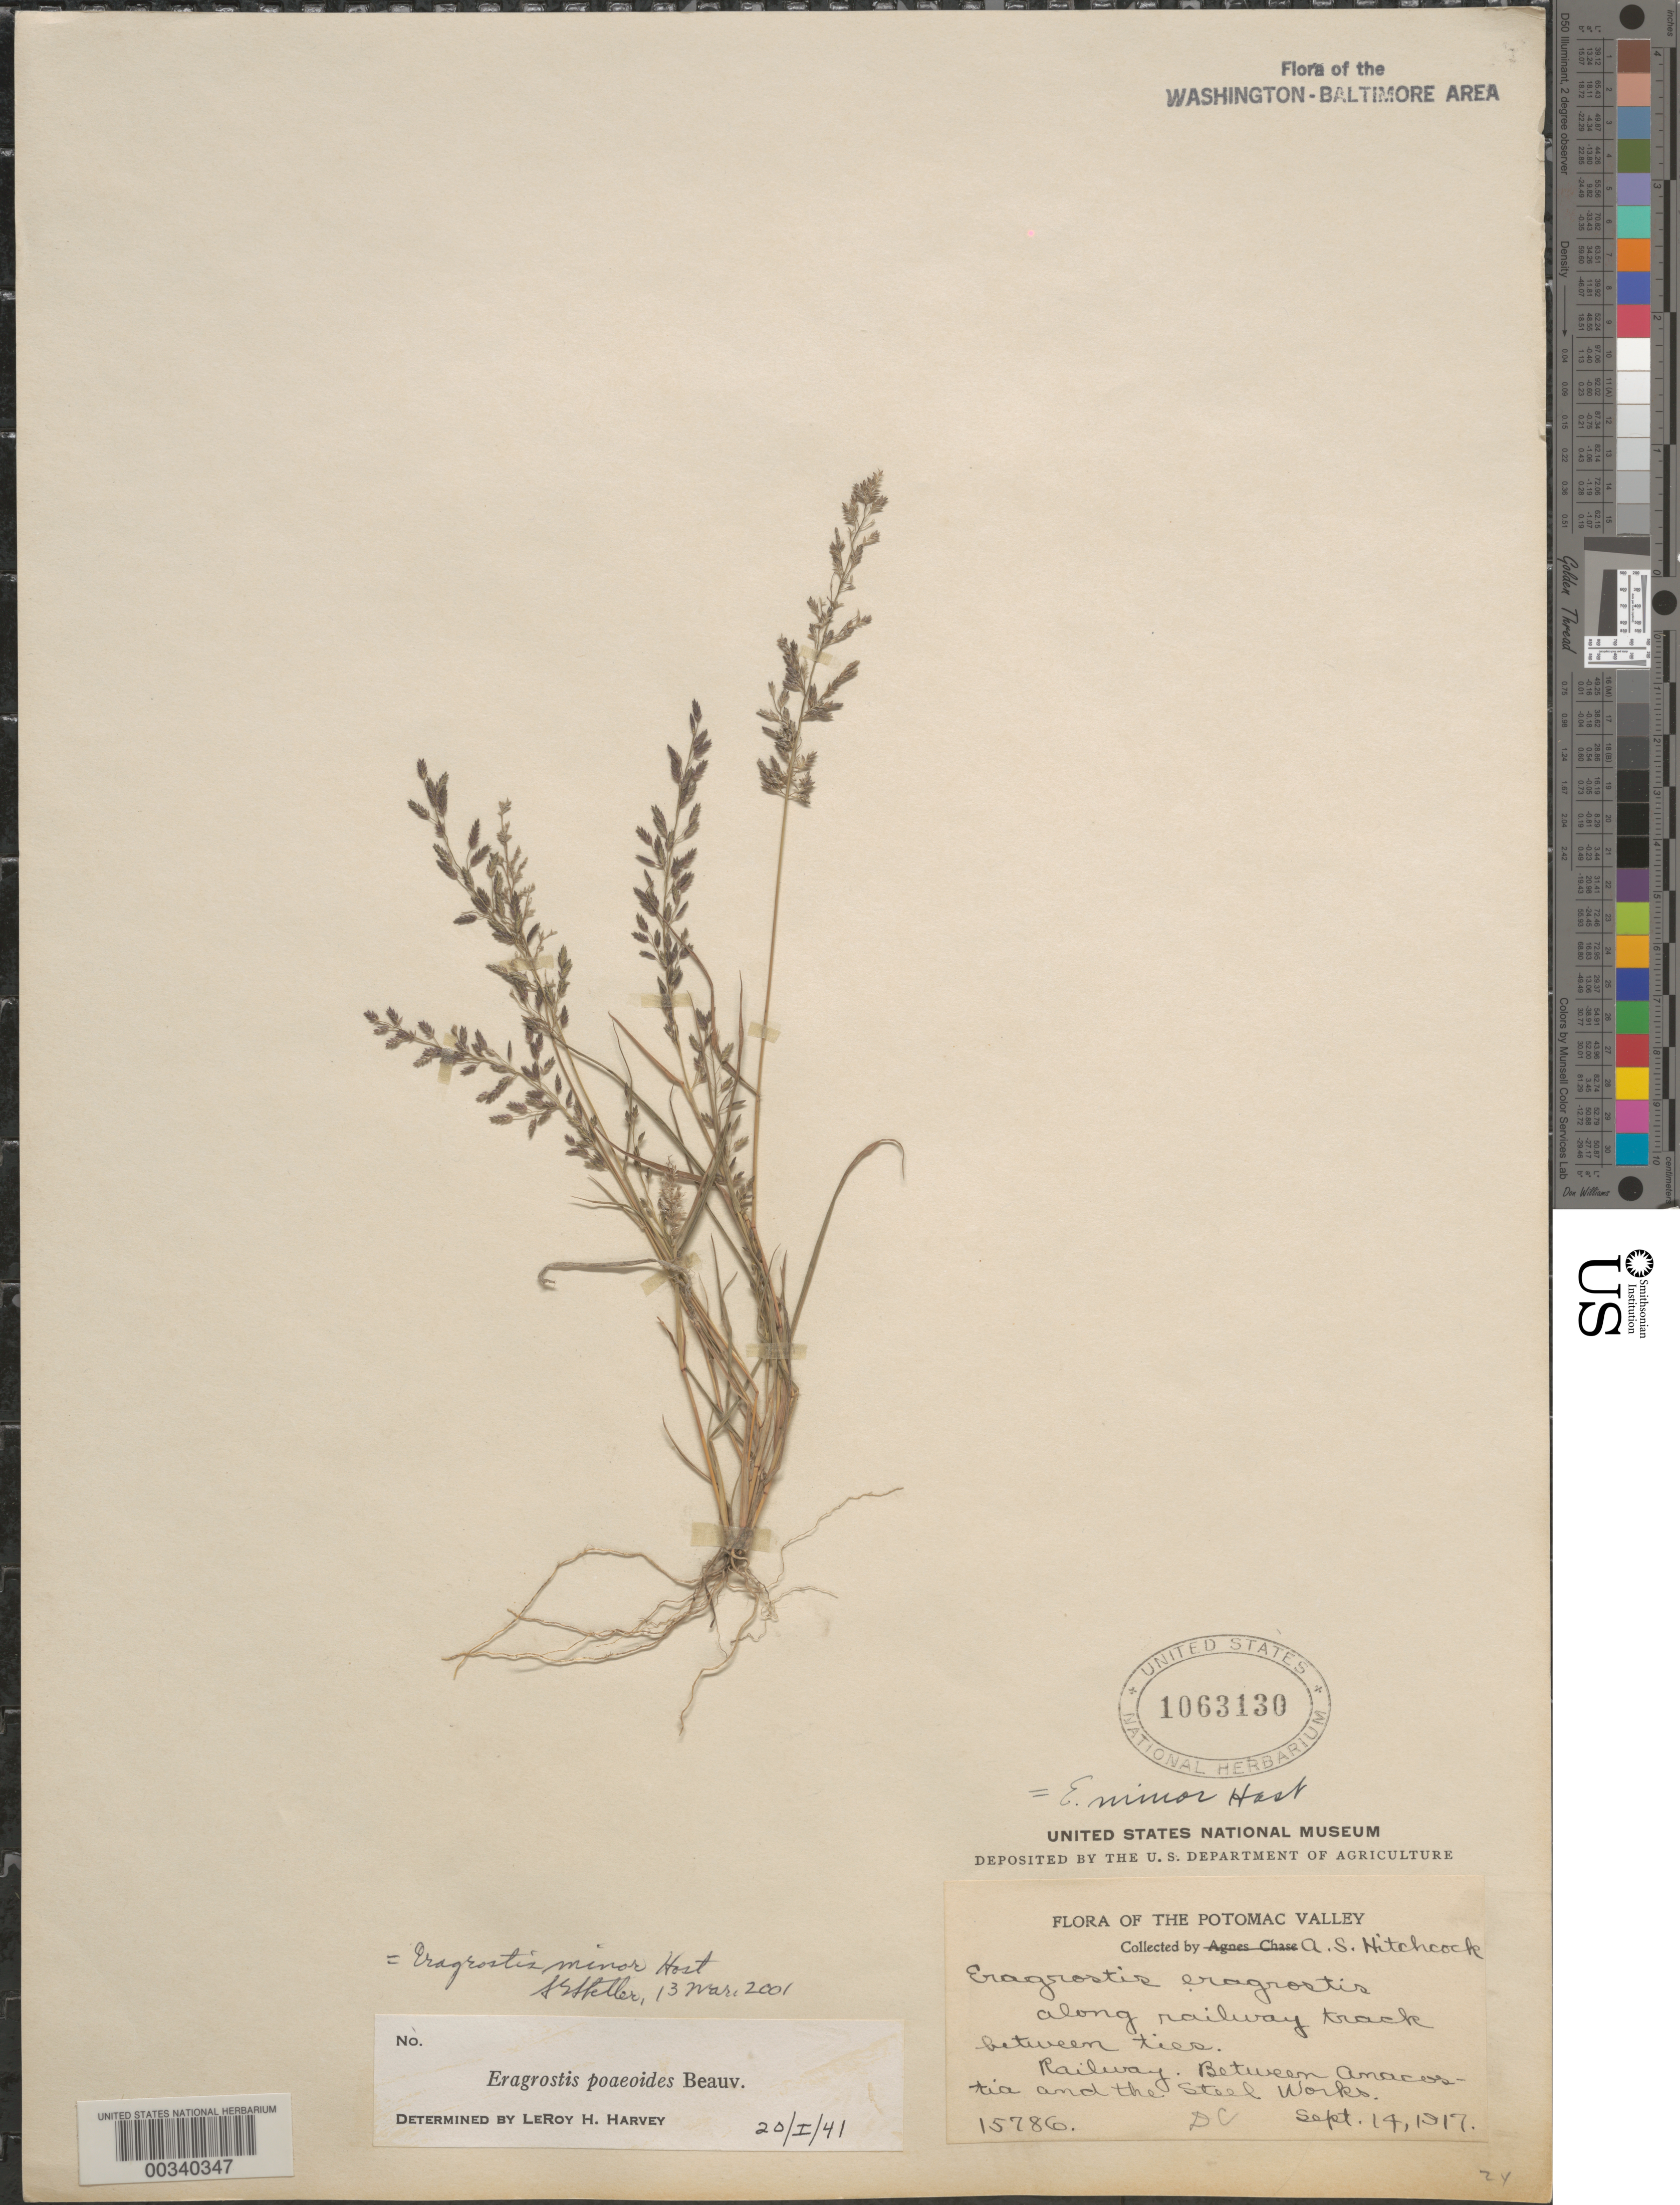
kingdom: Plantae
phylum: Tracheophyta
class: Liliopsida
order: Poales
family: Poaceae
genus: Eragrostis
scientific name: Eragrostis minor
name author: Host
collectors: A. S. Hitchcock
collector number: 15786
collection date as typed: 14 Sep 1917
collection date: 1917-09-14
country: United States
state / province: District of Columbia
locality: Between Anacostia and the Steel Works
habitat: Along railway track between ties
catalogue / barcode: US 1063130